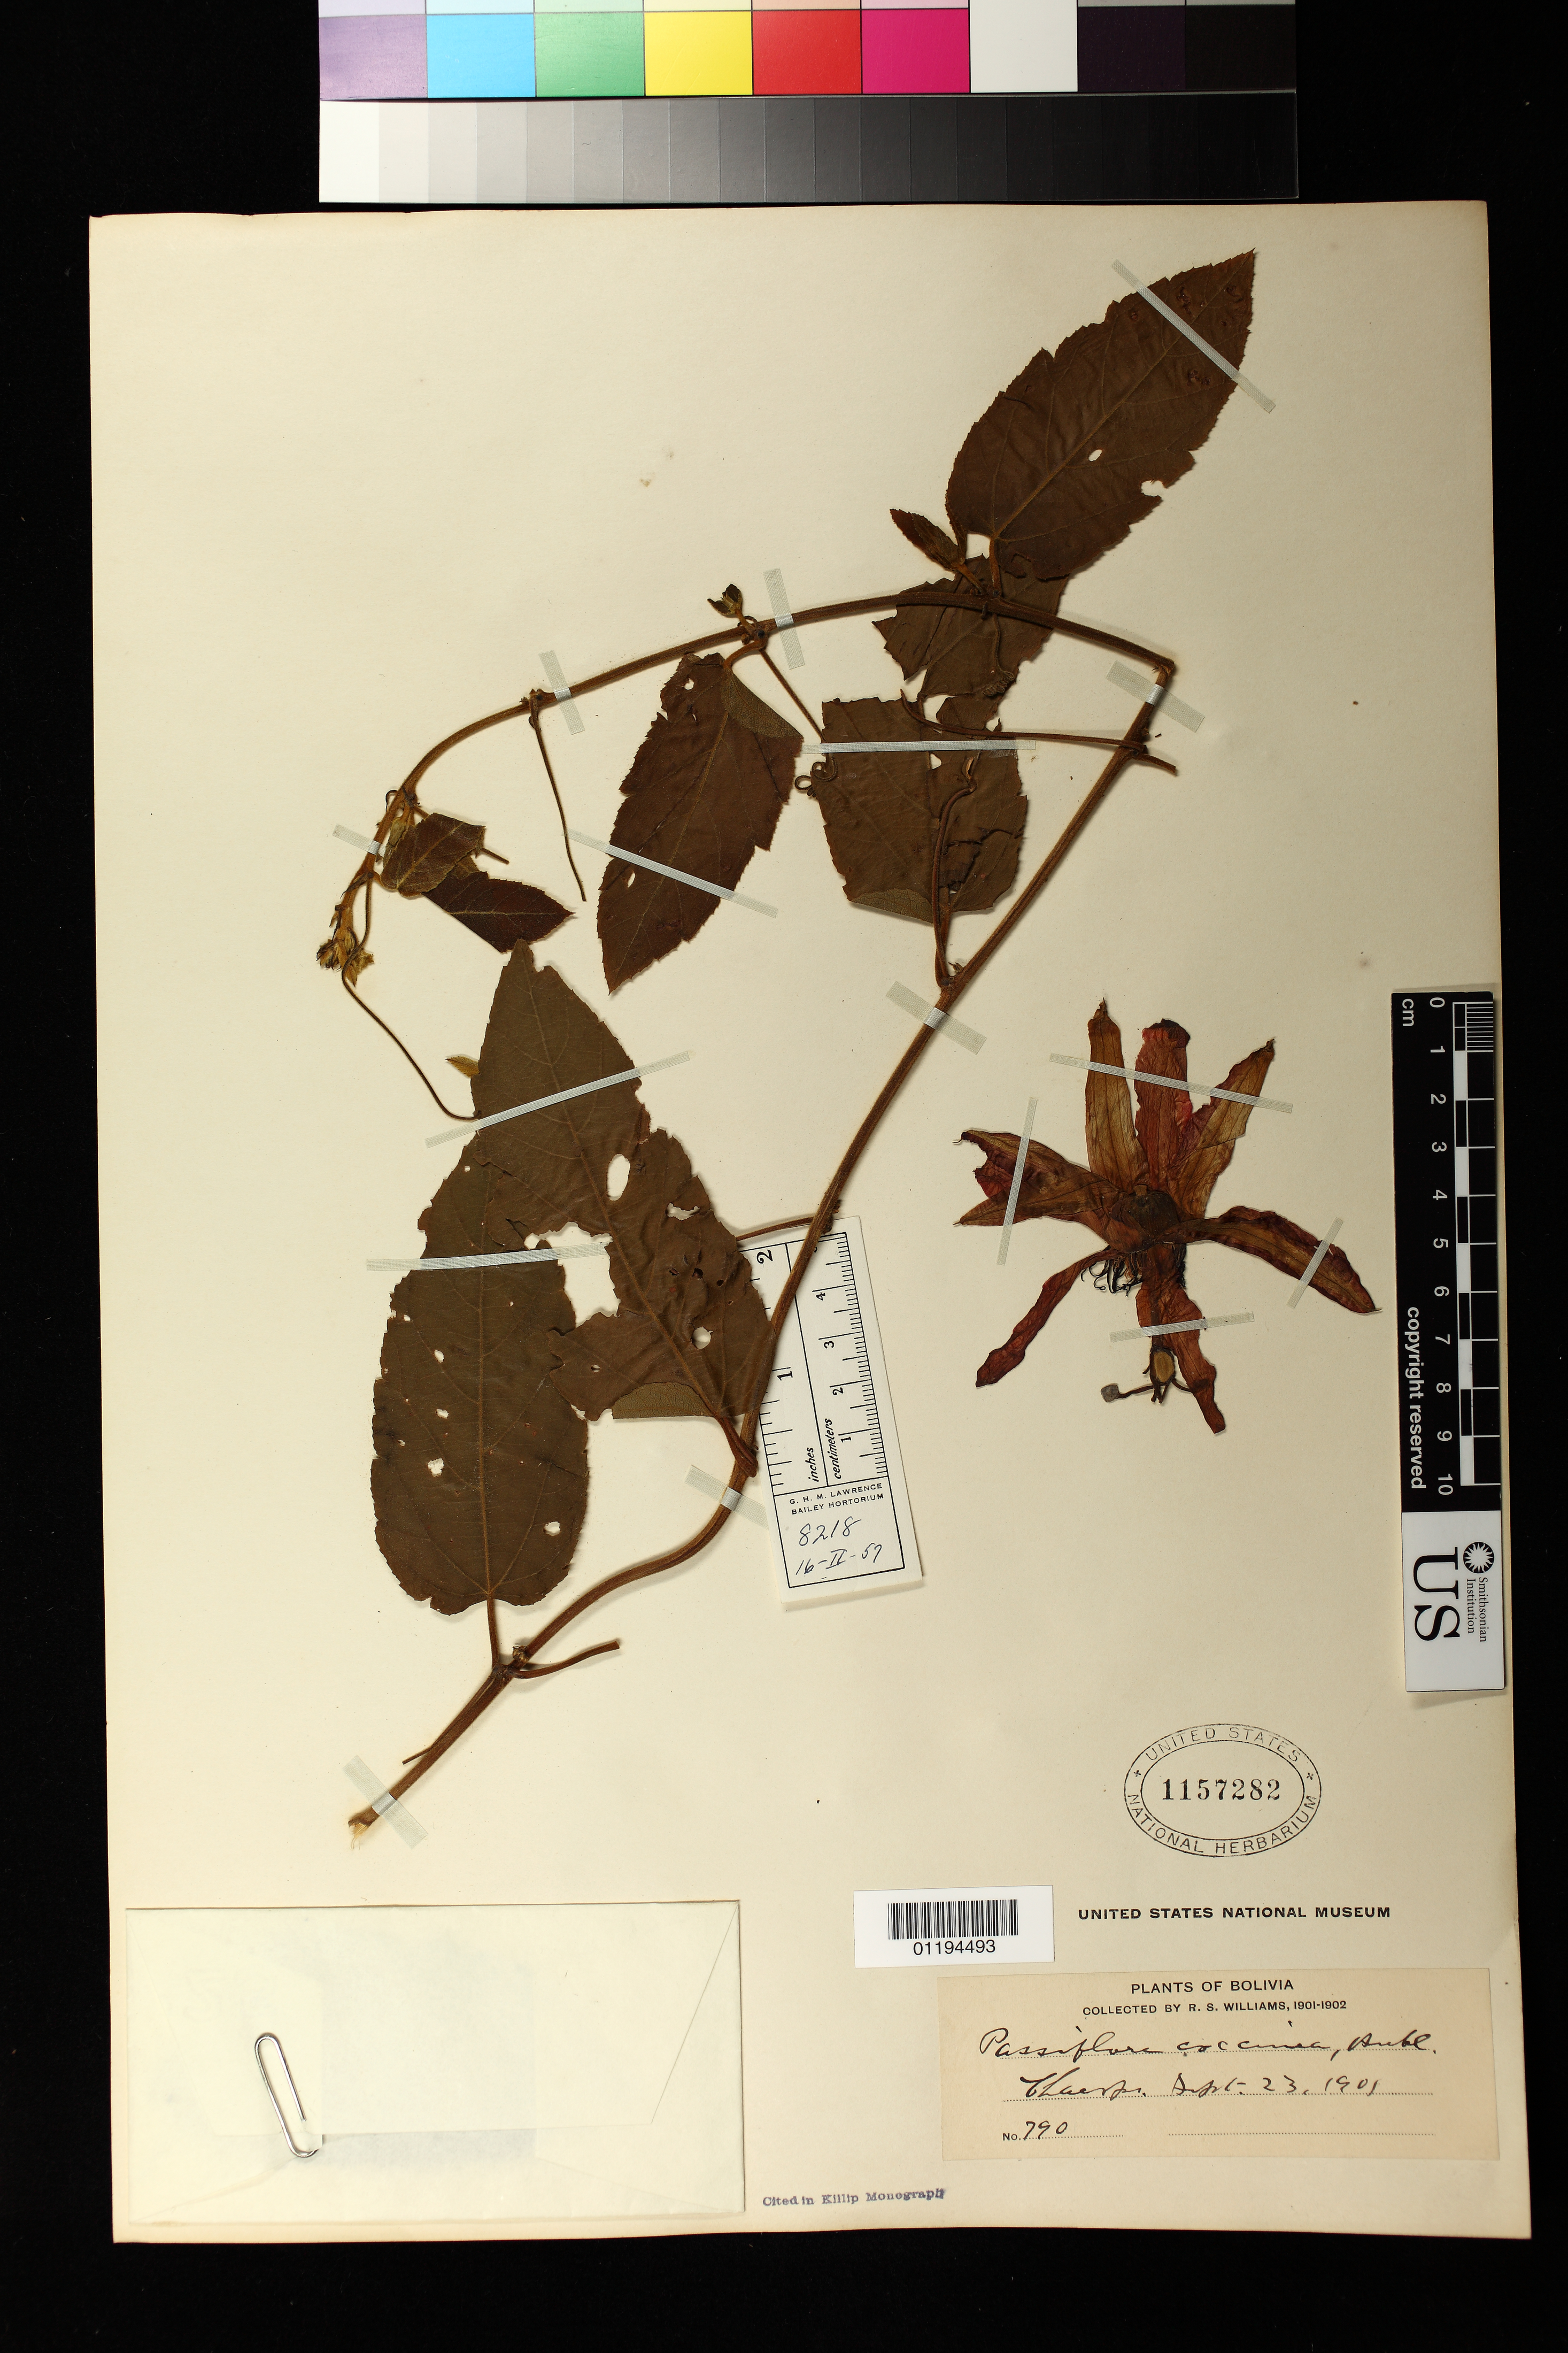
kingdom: Plantae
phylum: Tracheophyta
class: Magnoliopsida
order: Malpighiales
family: Passifloraceae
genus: Passiflora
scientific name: Passiflora coccinea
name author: Aubl.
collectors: R. S. Williams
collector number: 790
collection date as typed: Sep. 23, 1901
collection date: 1901-09-23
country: Bolivia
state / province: La Páz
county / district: Larecaja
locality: Charopampa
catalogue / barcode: US 1157282